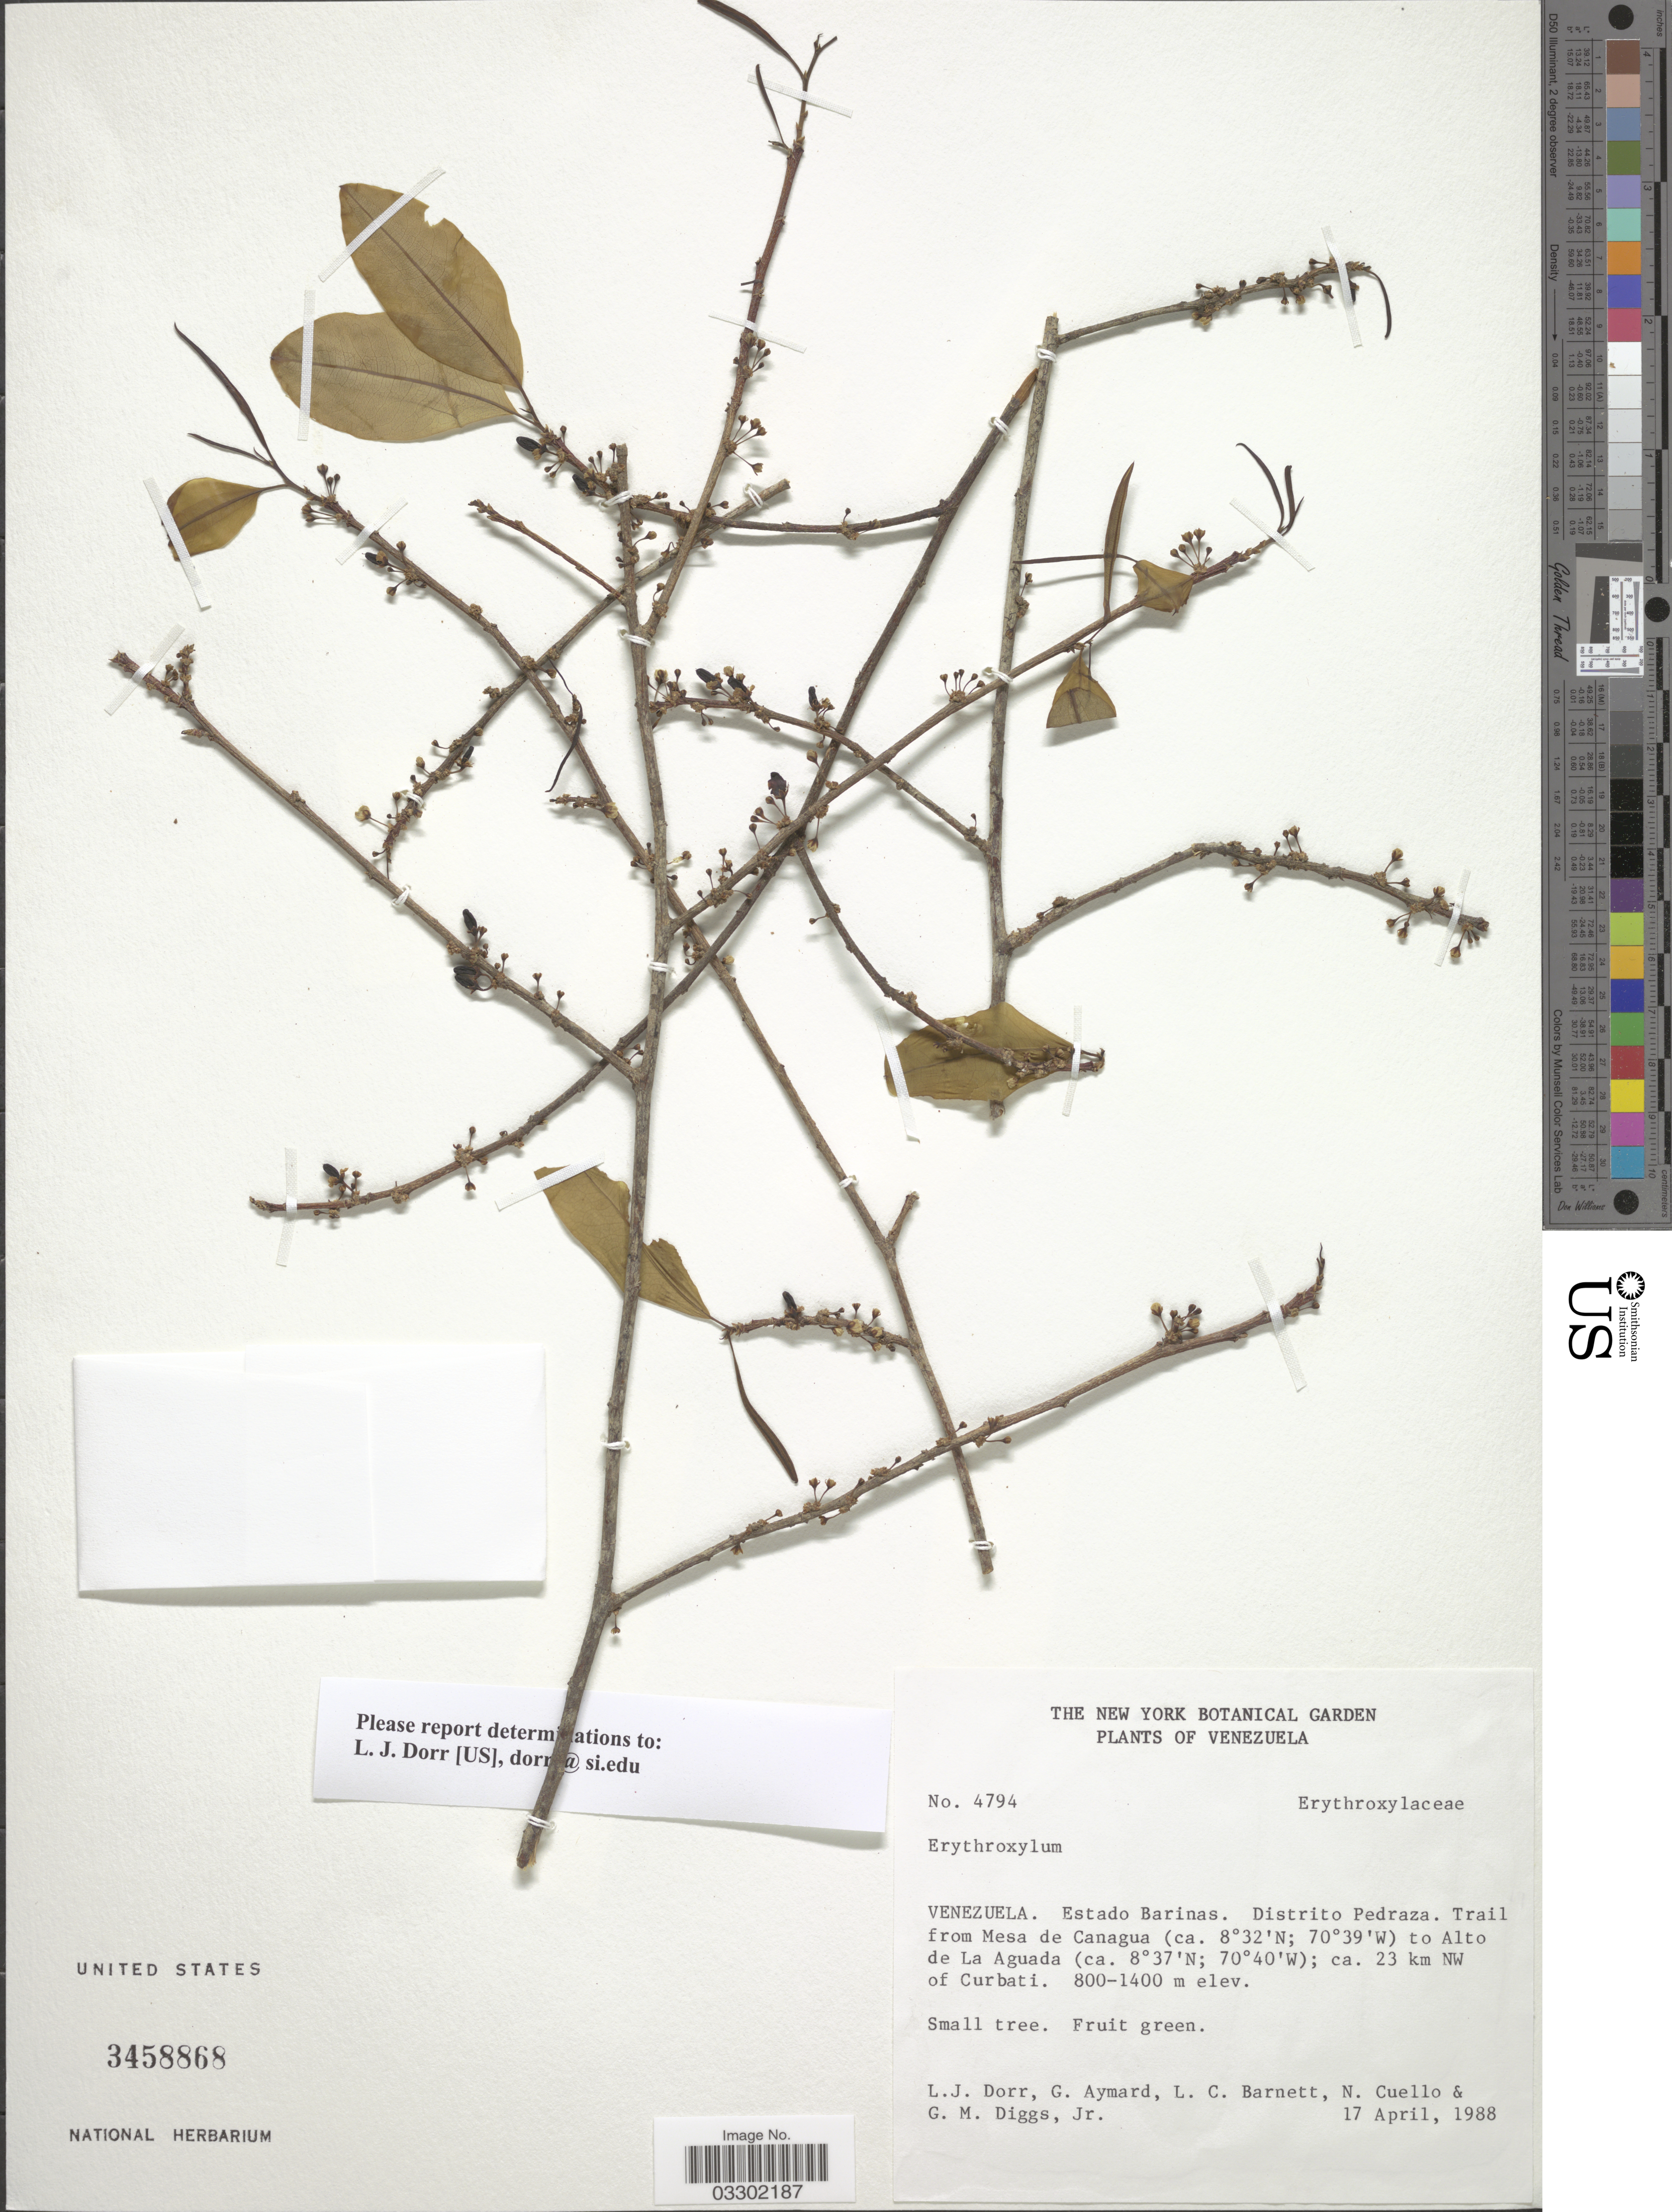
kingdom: Plantae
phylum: Tracheophyta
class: Magnoliopsida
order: Malpighiales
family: Erythroxylaceae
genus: Erythroxylum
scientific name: Erythroxylum sp.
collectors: L. J. Dorr, G. A. Aymard, L. C. Barnett, N. L. Cuello & G. Diggs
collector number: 4794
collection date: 1988-04-17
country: Venezuela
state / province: Barinas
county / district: Pedraza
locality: Trail from Mesa de Canagua to Alto de La Aguada, ca. 23 km NW of Curbati.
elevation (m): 800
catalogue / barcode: US 3458868